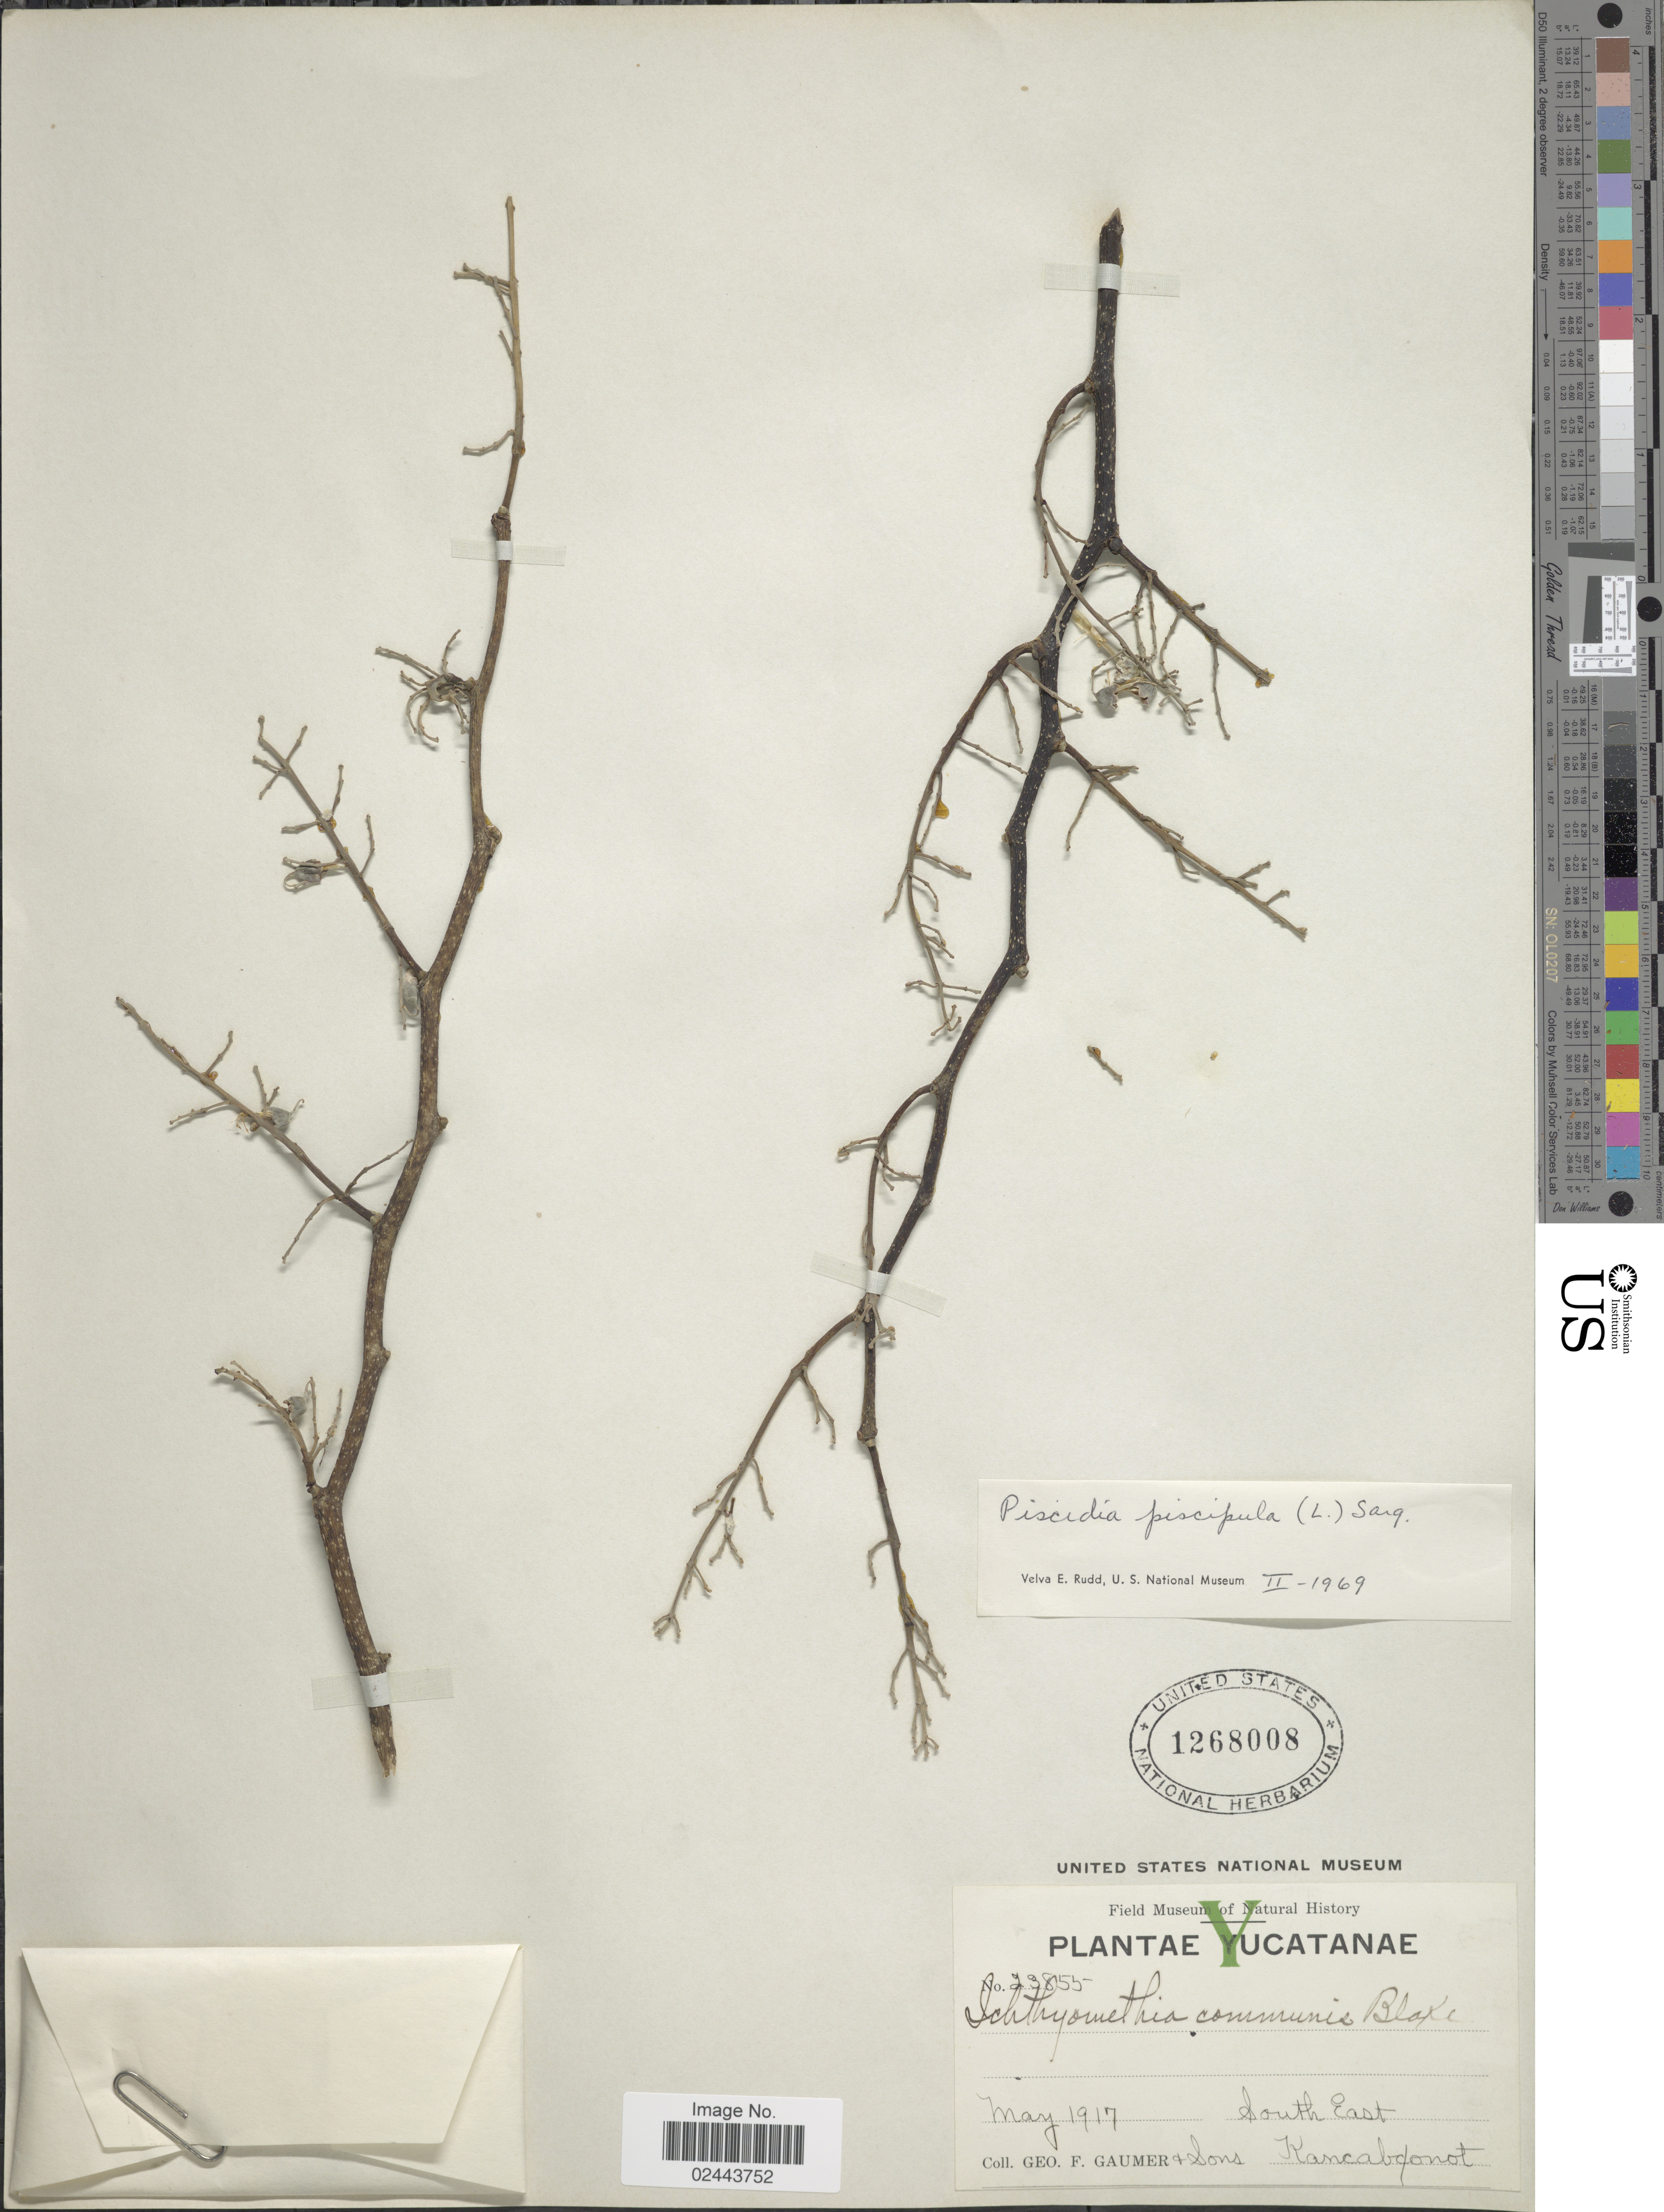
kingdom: Plantae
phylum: Tracheophyta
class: Magnoliopsida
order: Fabales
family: Fabaceae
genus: Piscidia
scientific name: Piscidia piscipula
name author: (L.) Sarg.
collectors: G. F. Gaumer & & Sons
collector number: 23855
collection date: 1917-05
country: Mexico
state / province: Yucatán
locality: Yucatanae, South East, Kancabonot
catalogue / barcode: US 1268008